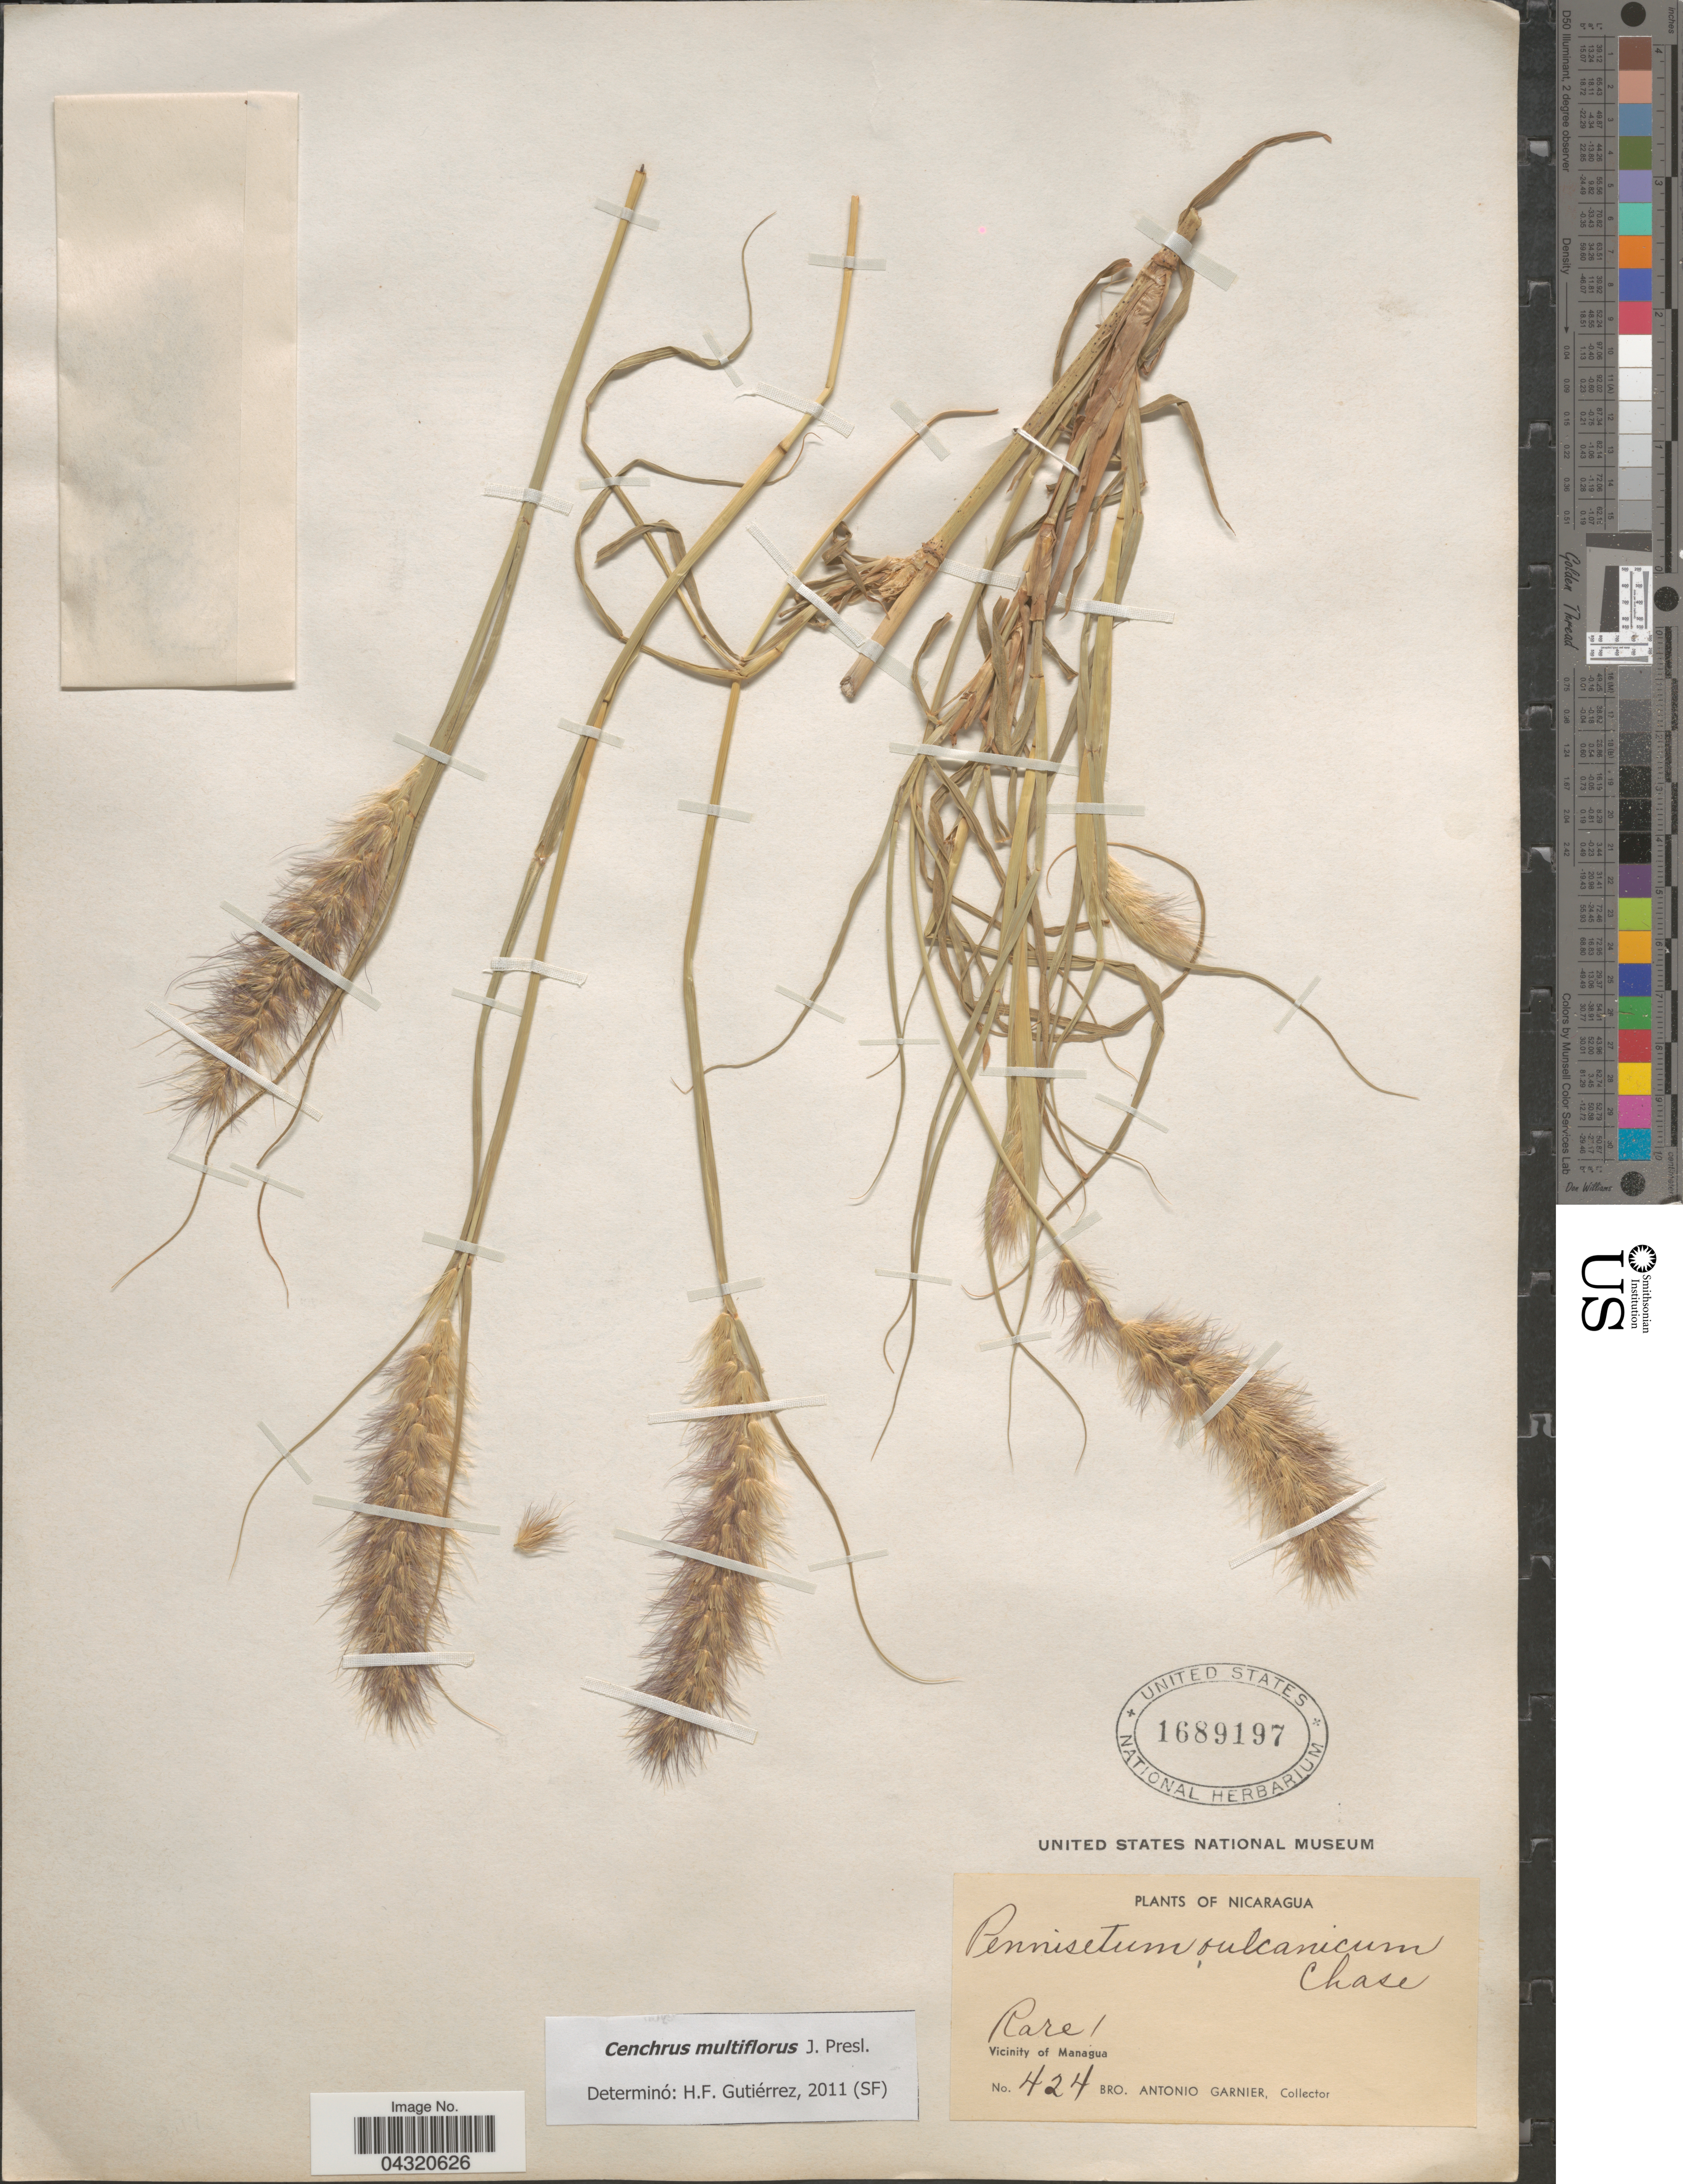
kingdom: Plantae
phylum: Tracheophyta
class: Liliopsida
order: Poales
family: Poaceae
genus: Cenchrus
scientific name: Cenchrus multiflorus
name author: C. Presl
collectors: Bro. A. Garnier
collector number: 424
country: Nicaragua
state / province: Managua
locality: Rare 1. Vicinity of Managua.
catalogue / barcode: US 1689197